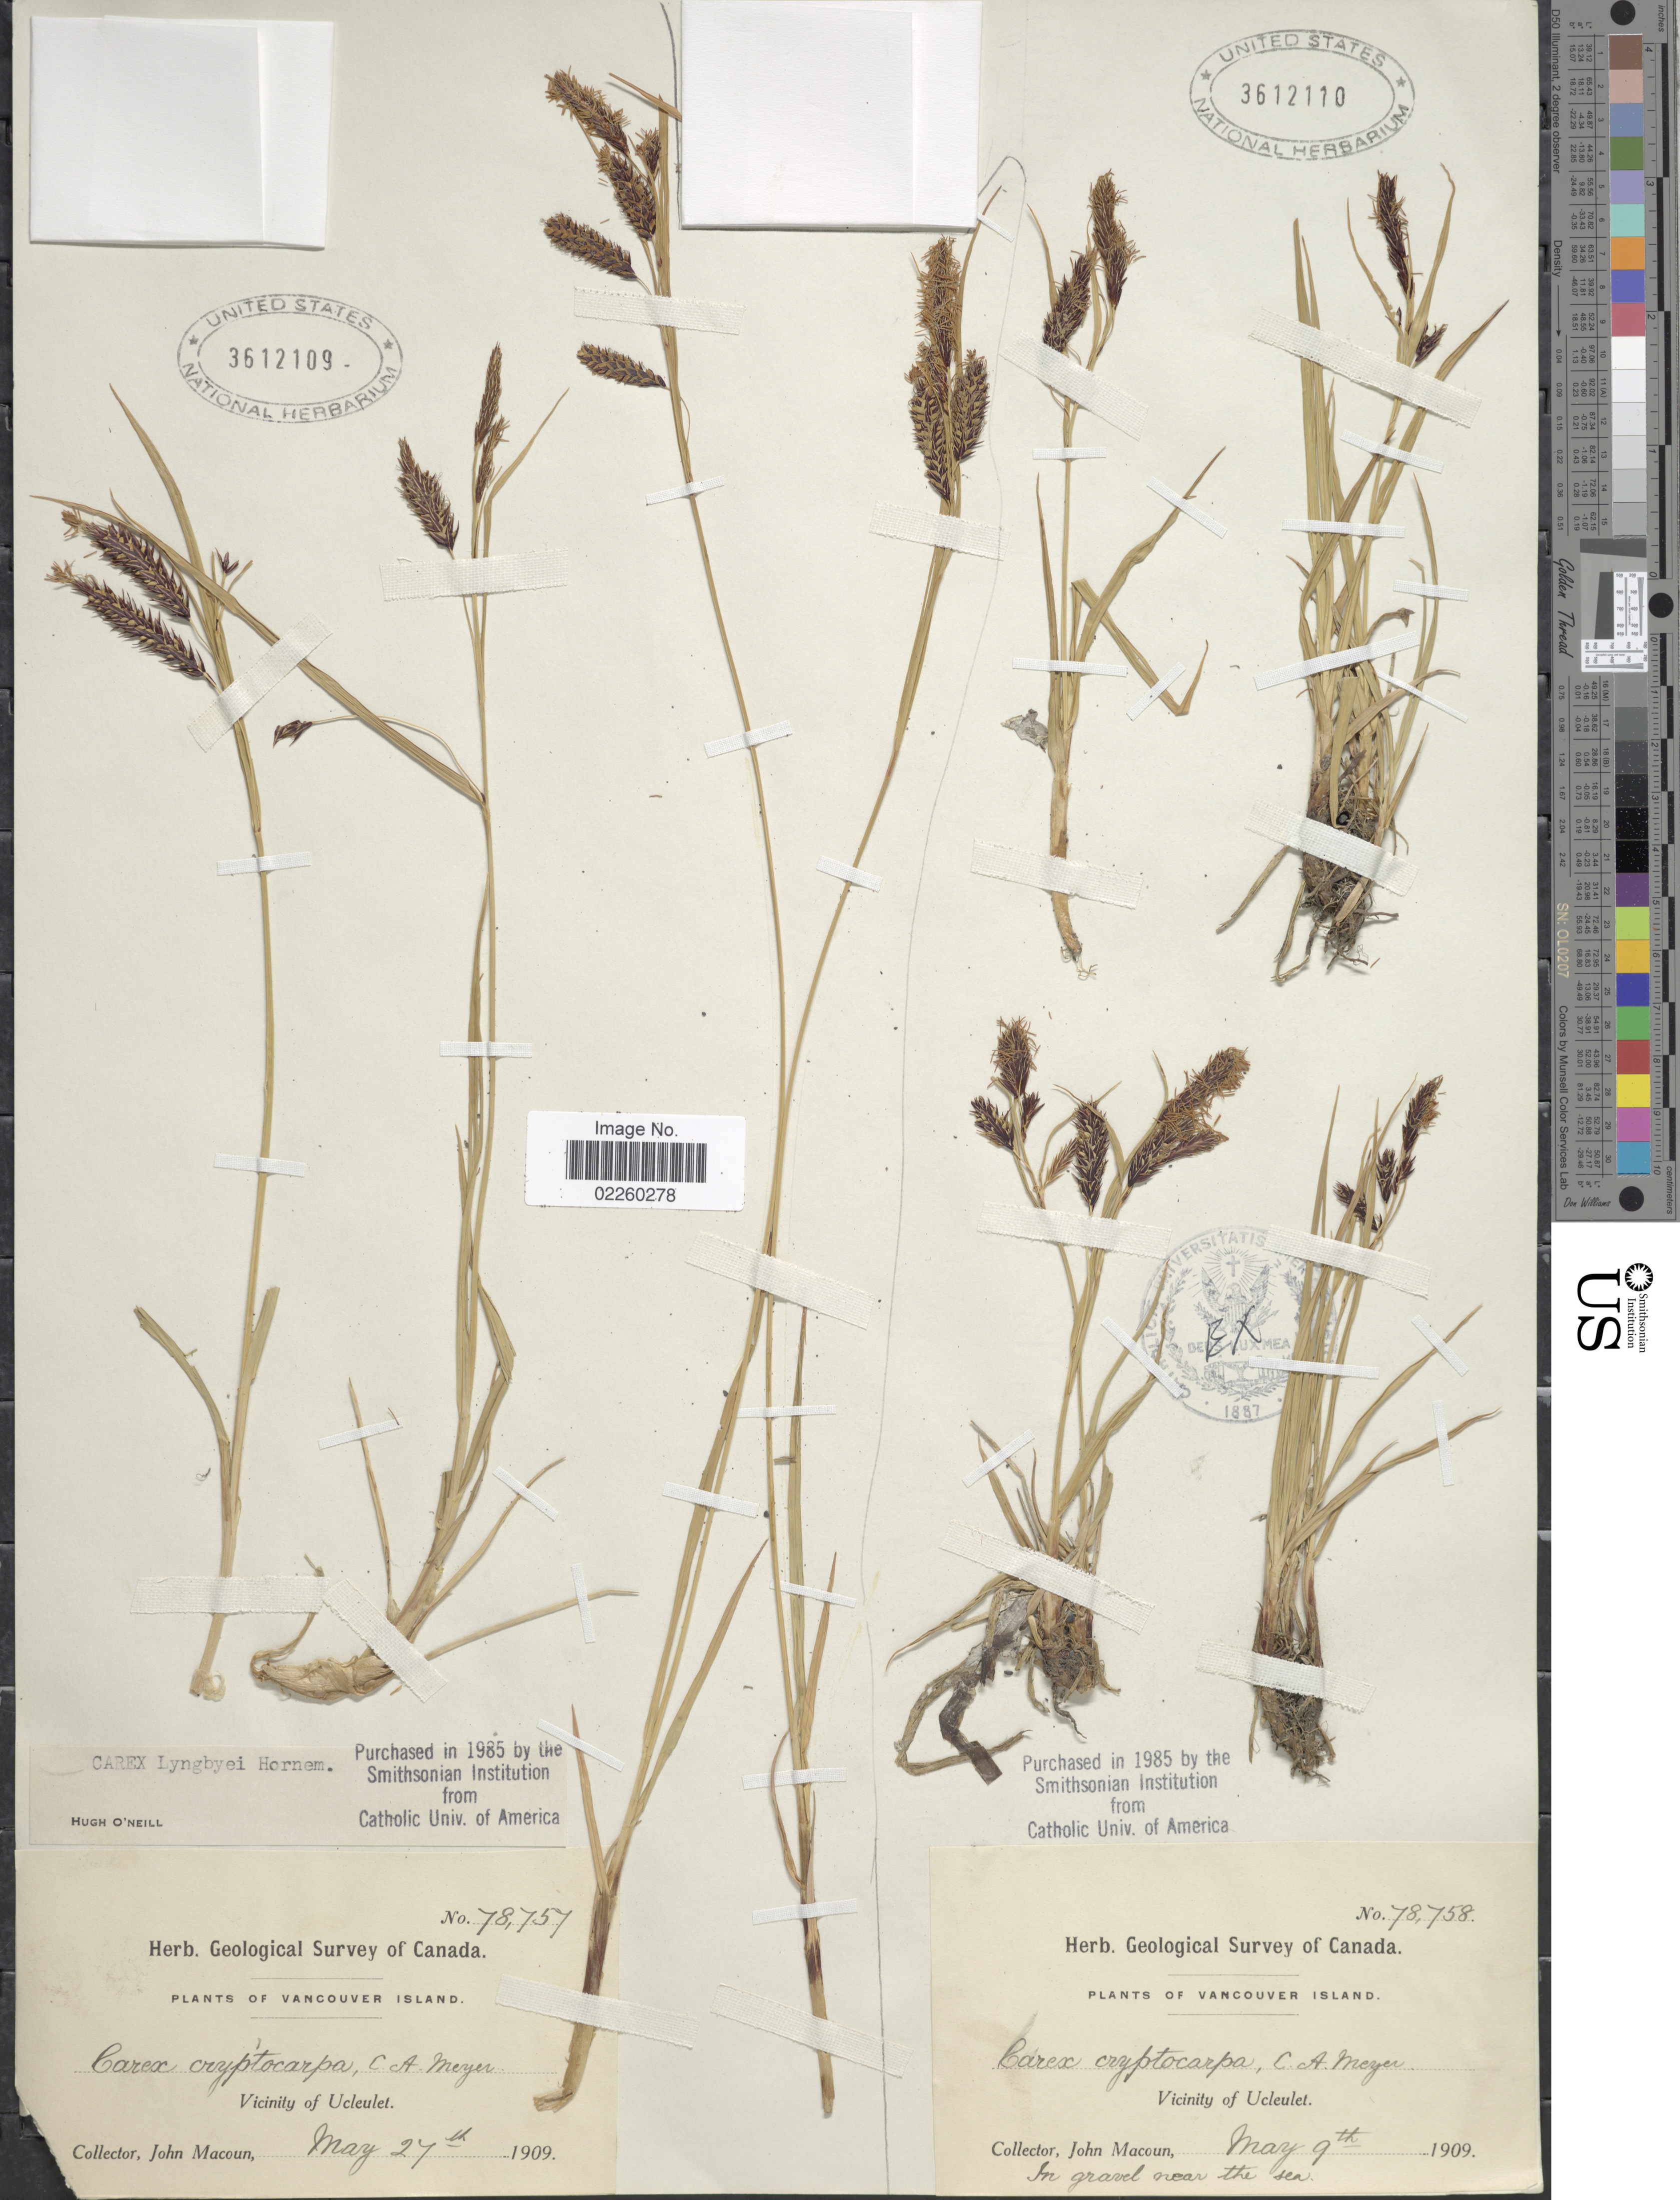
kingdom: Plantae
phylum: Tracheophyta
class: Liliopsida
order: Poales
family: Cyperaceae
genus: Carex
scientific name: Carex lyngbyei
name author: Hornem.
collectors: J. Macoun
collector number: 78757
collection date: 1909-05-27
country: Canada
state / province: British Columbia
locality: Vancouver Island, Vicinity of Ucleulet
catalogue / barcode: US 3612109